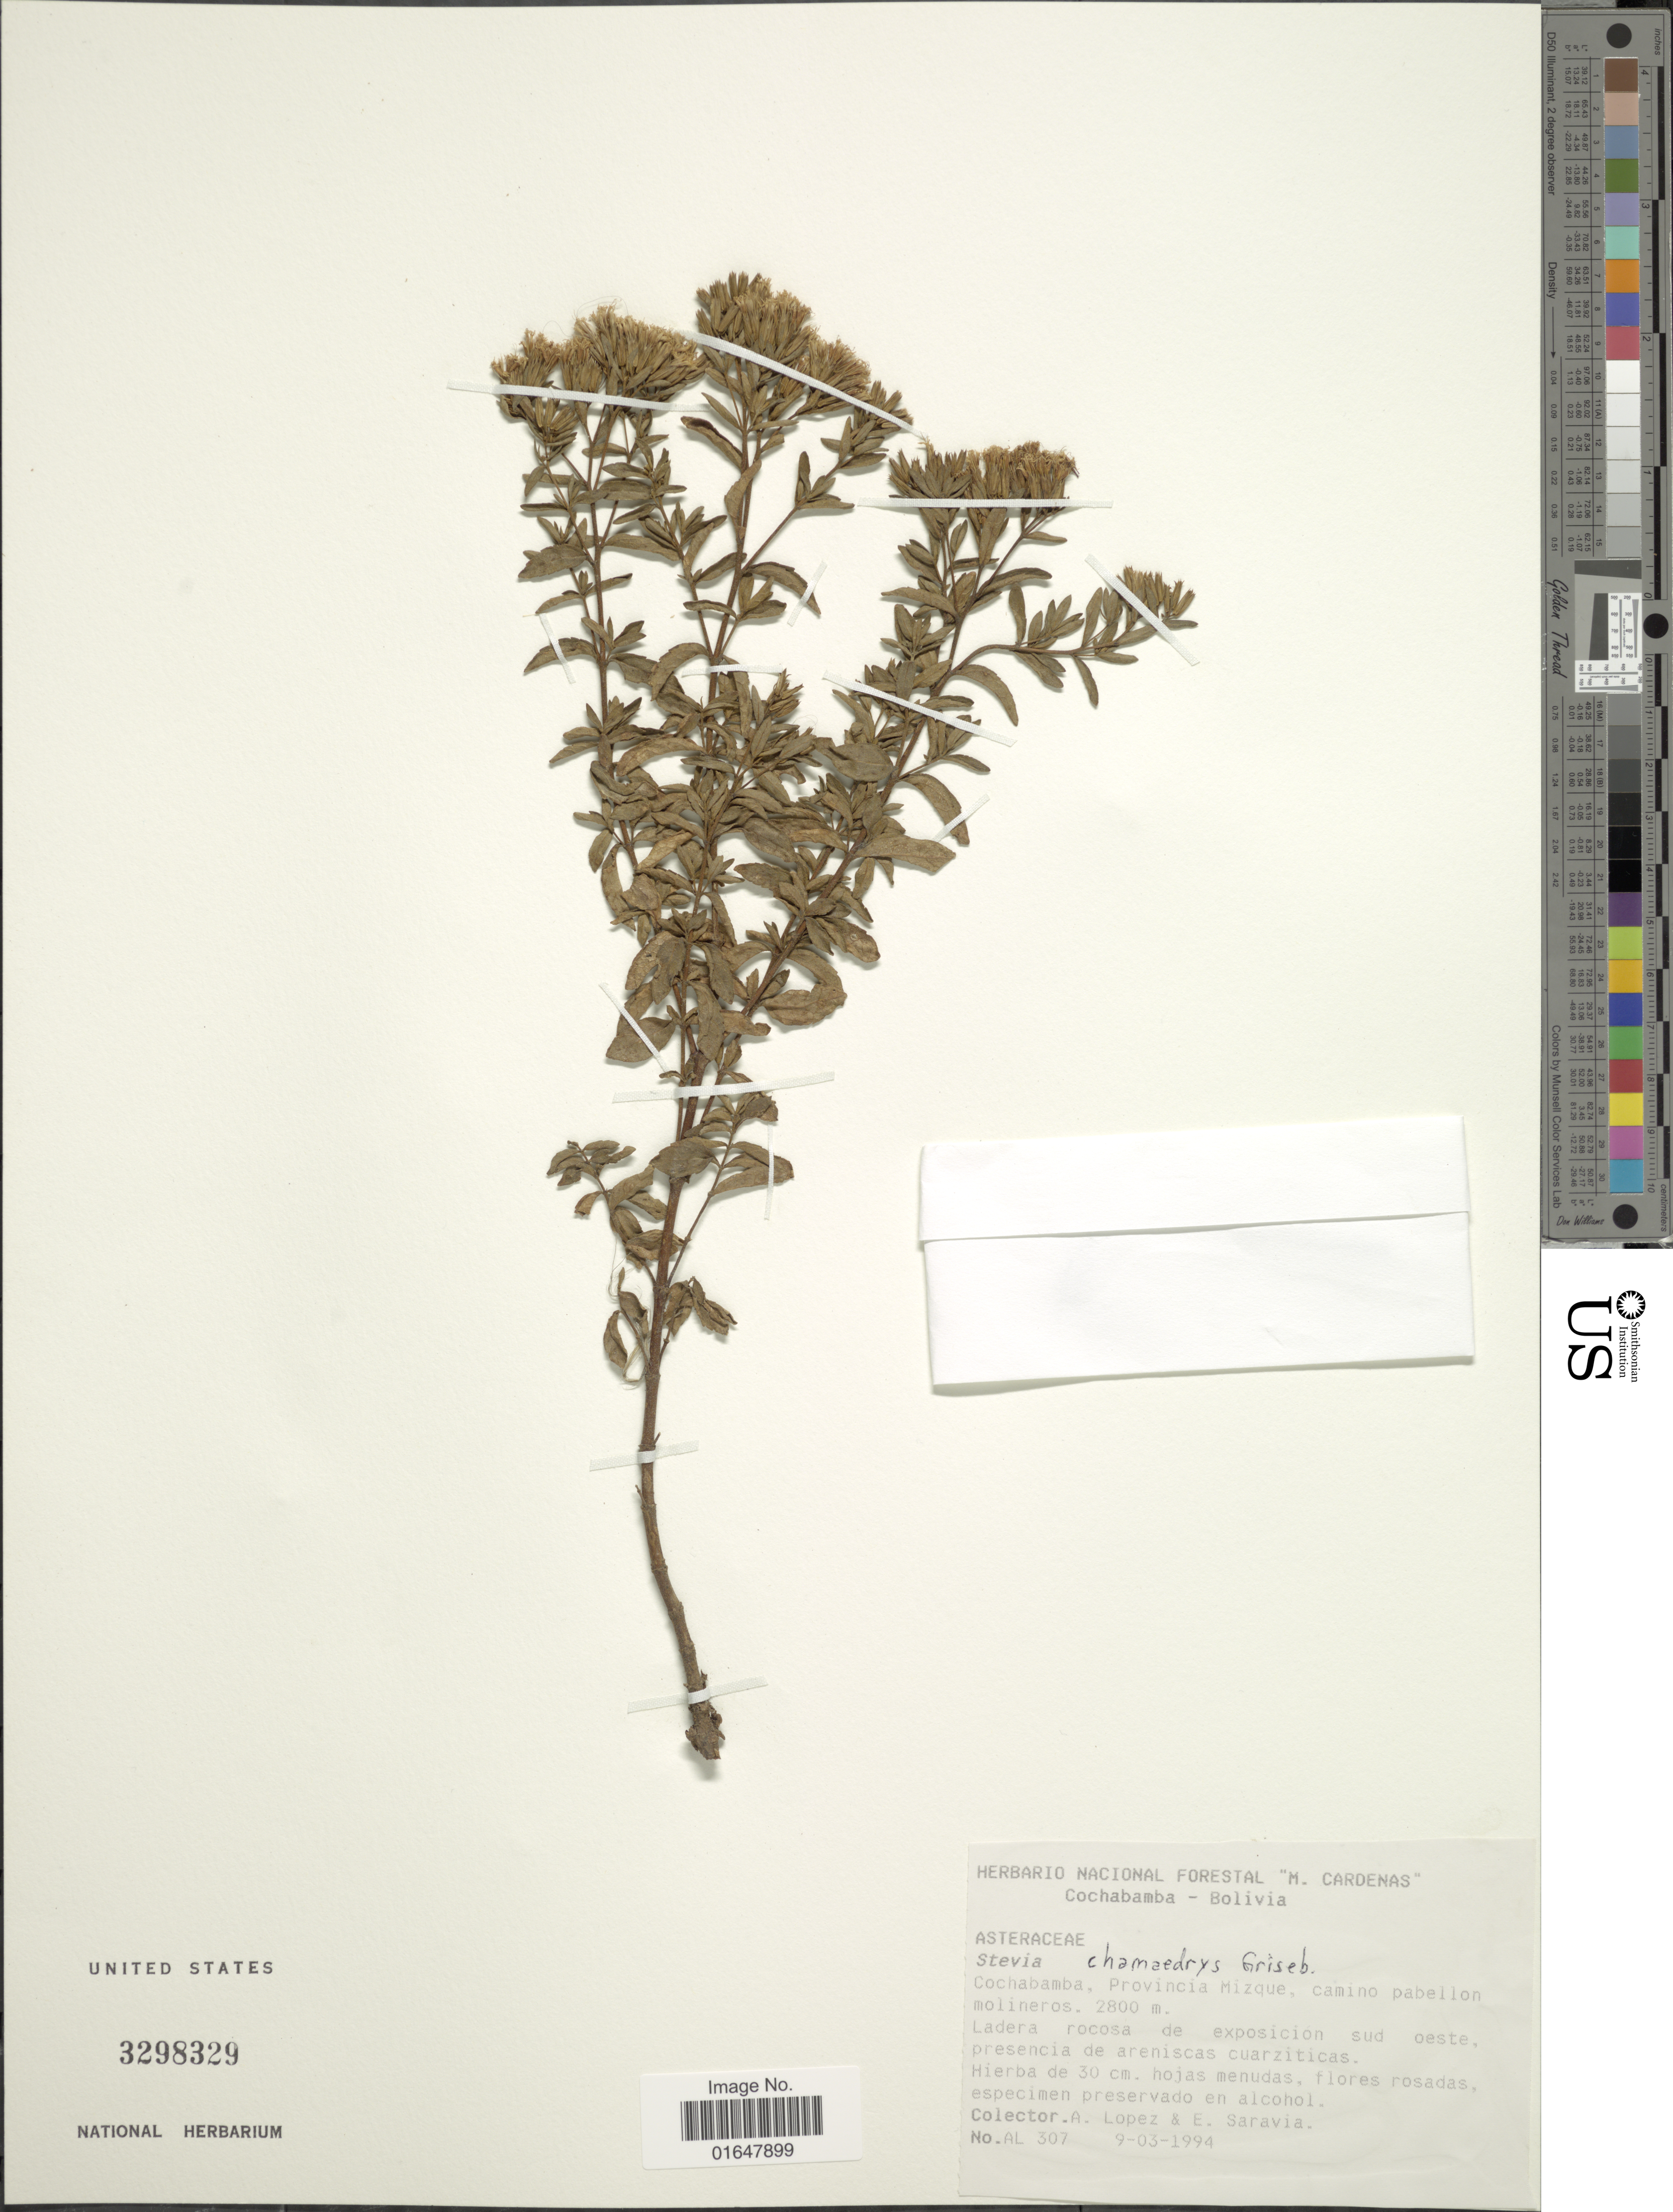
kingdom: Plantae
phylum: Tracheophyta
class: Magnoliopsida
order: Asterales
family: Asteraceae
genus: Stevia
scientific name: Stevia chamaedrys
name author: Griseb.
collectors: A. Lopez & E. Saravia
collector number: AL307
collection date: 1994-03-09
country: Bolivia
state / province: Cochabamba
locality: Provincia Mizque, camino pabellon molineros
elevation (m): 2800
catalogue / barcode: US 3298329